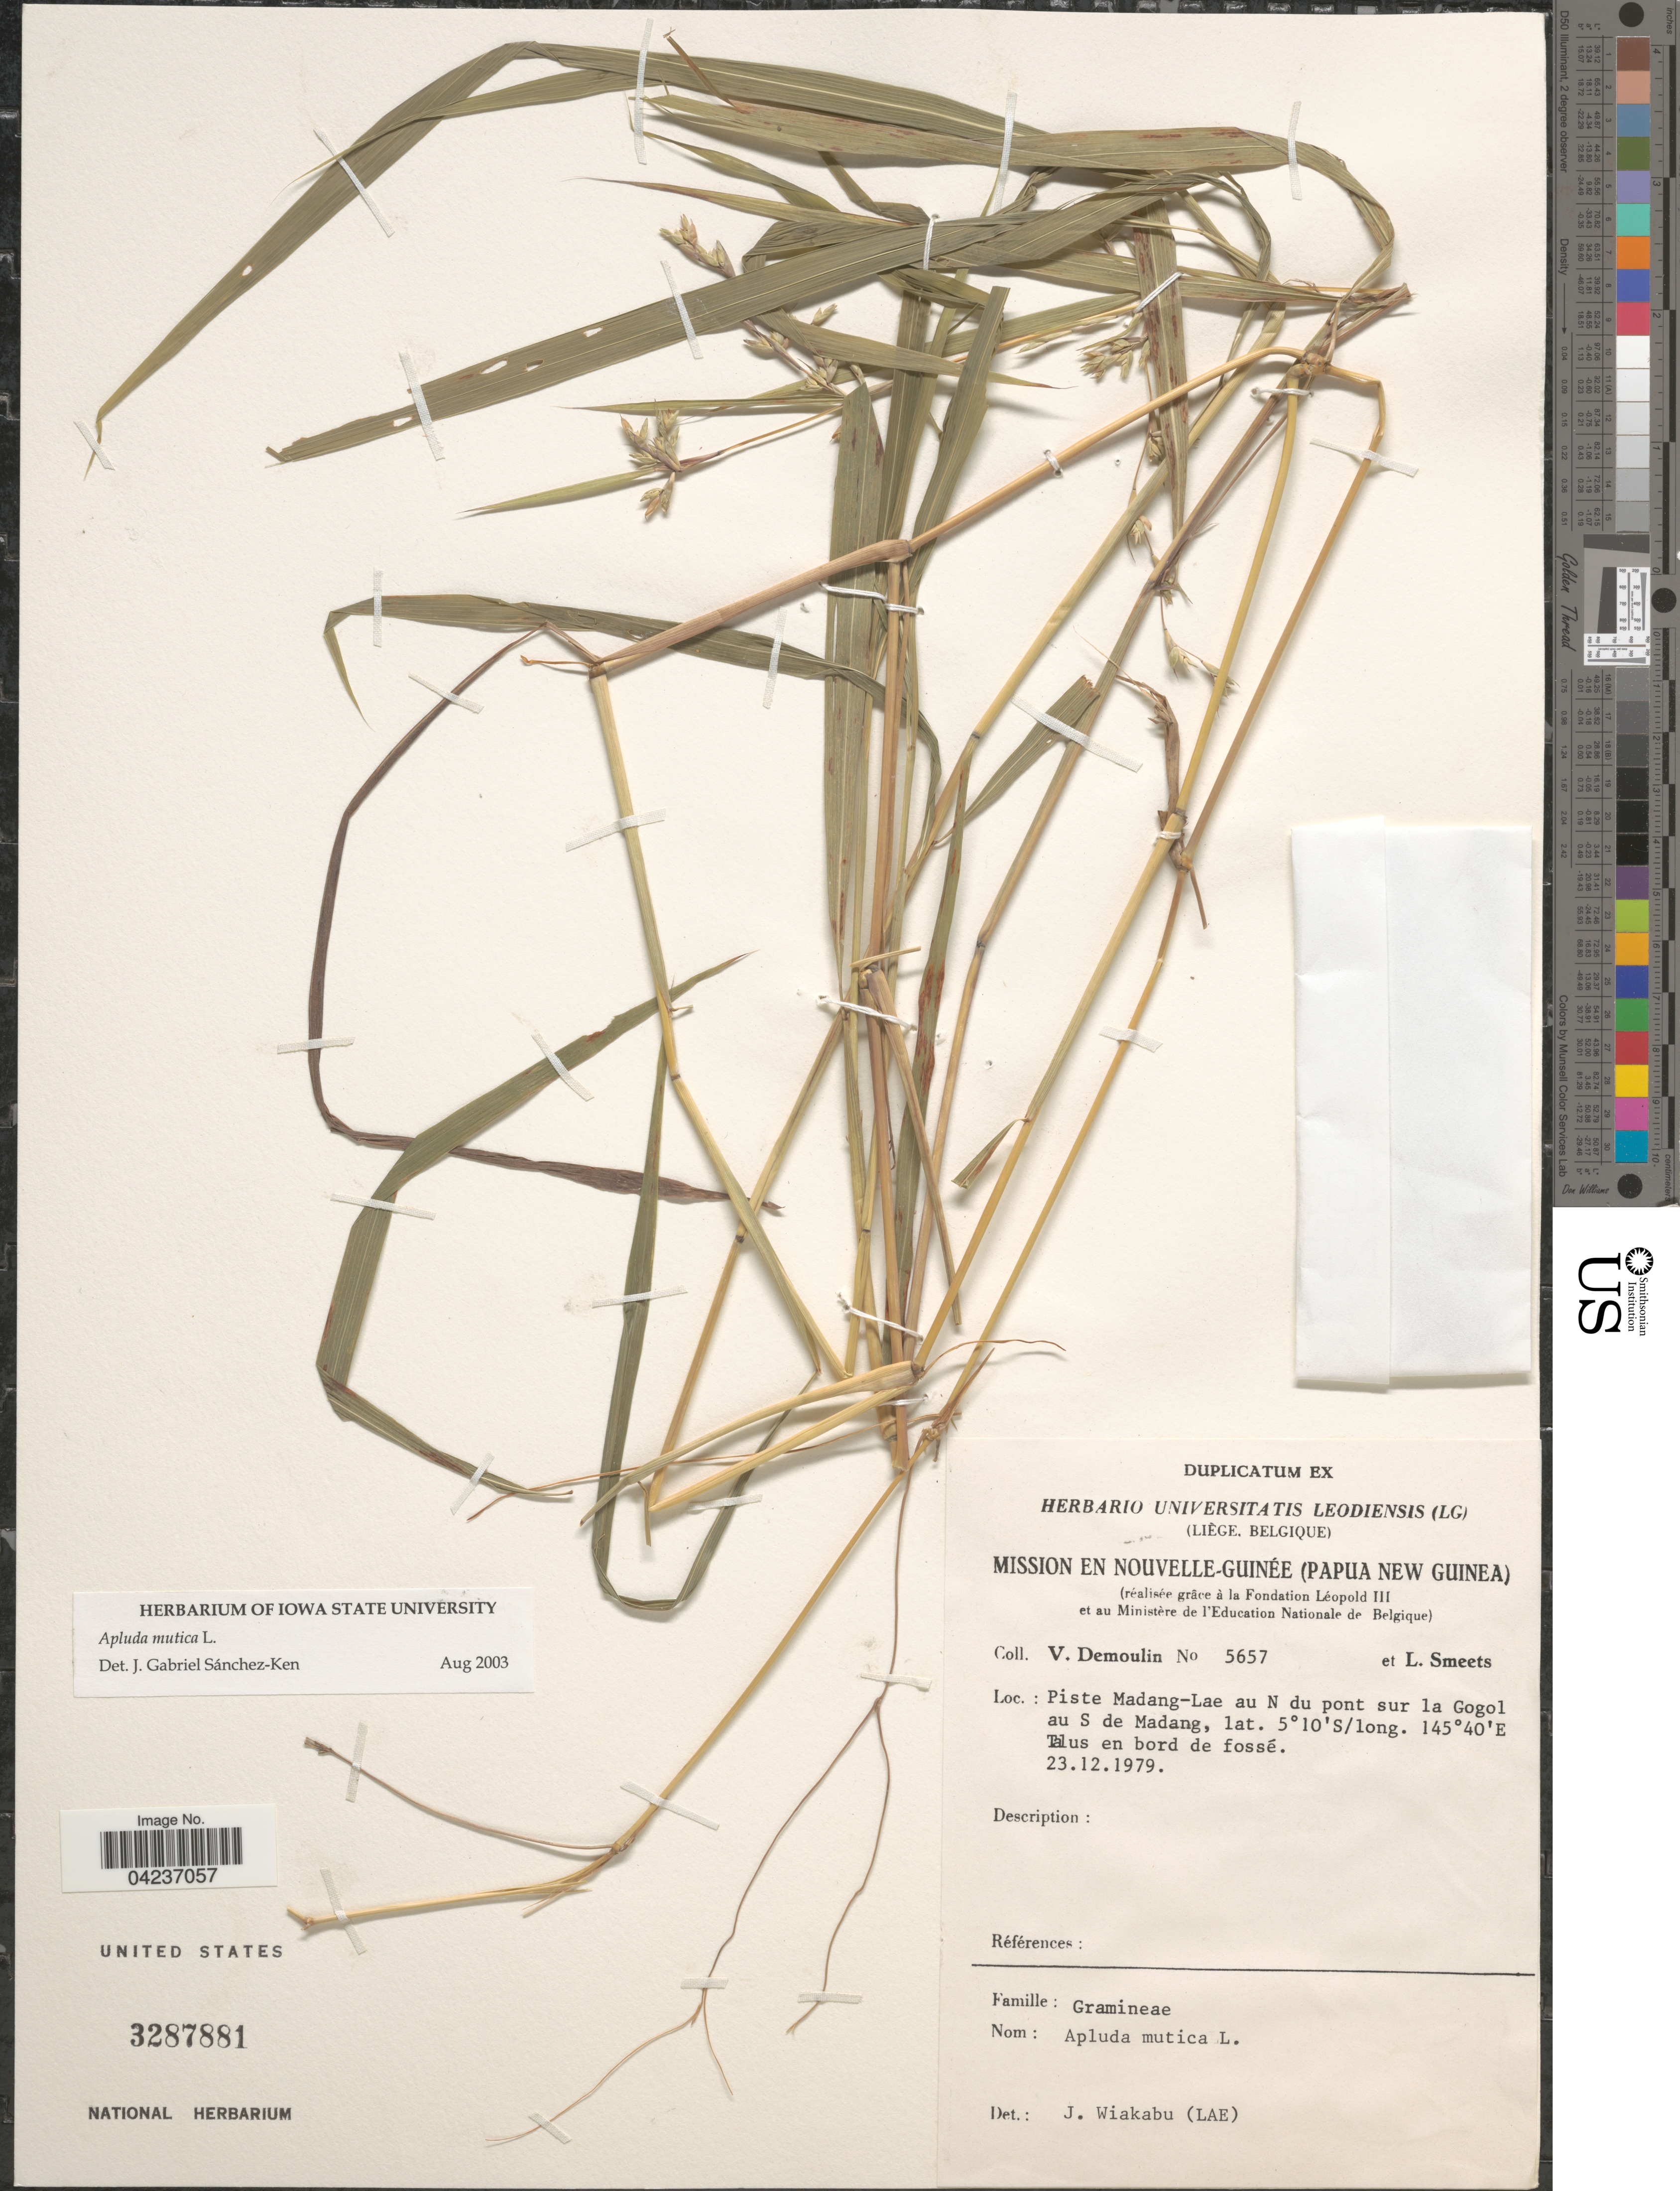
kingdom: Plantae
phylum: Tracheophyta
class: Liliopsida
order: Poales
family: Poaceae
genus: Apluda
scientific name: Apluda mutica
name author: L.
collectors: V. Demoulin & L. Smeets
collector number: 5657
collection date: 1979-12-23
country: Papua New Guinea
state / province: Madang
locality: Mission en Nouvelle-Guinée. Piste Madang- Lae au N du pont sur la Gogol au S de Madang.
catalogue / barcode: US 3287881